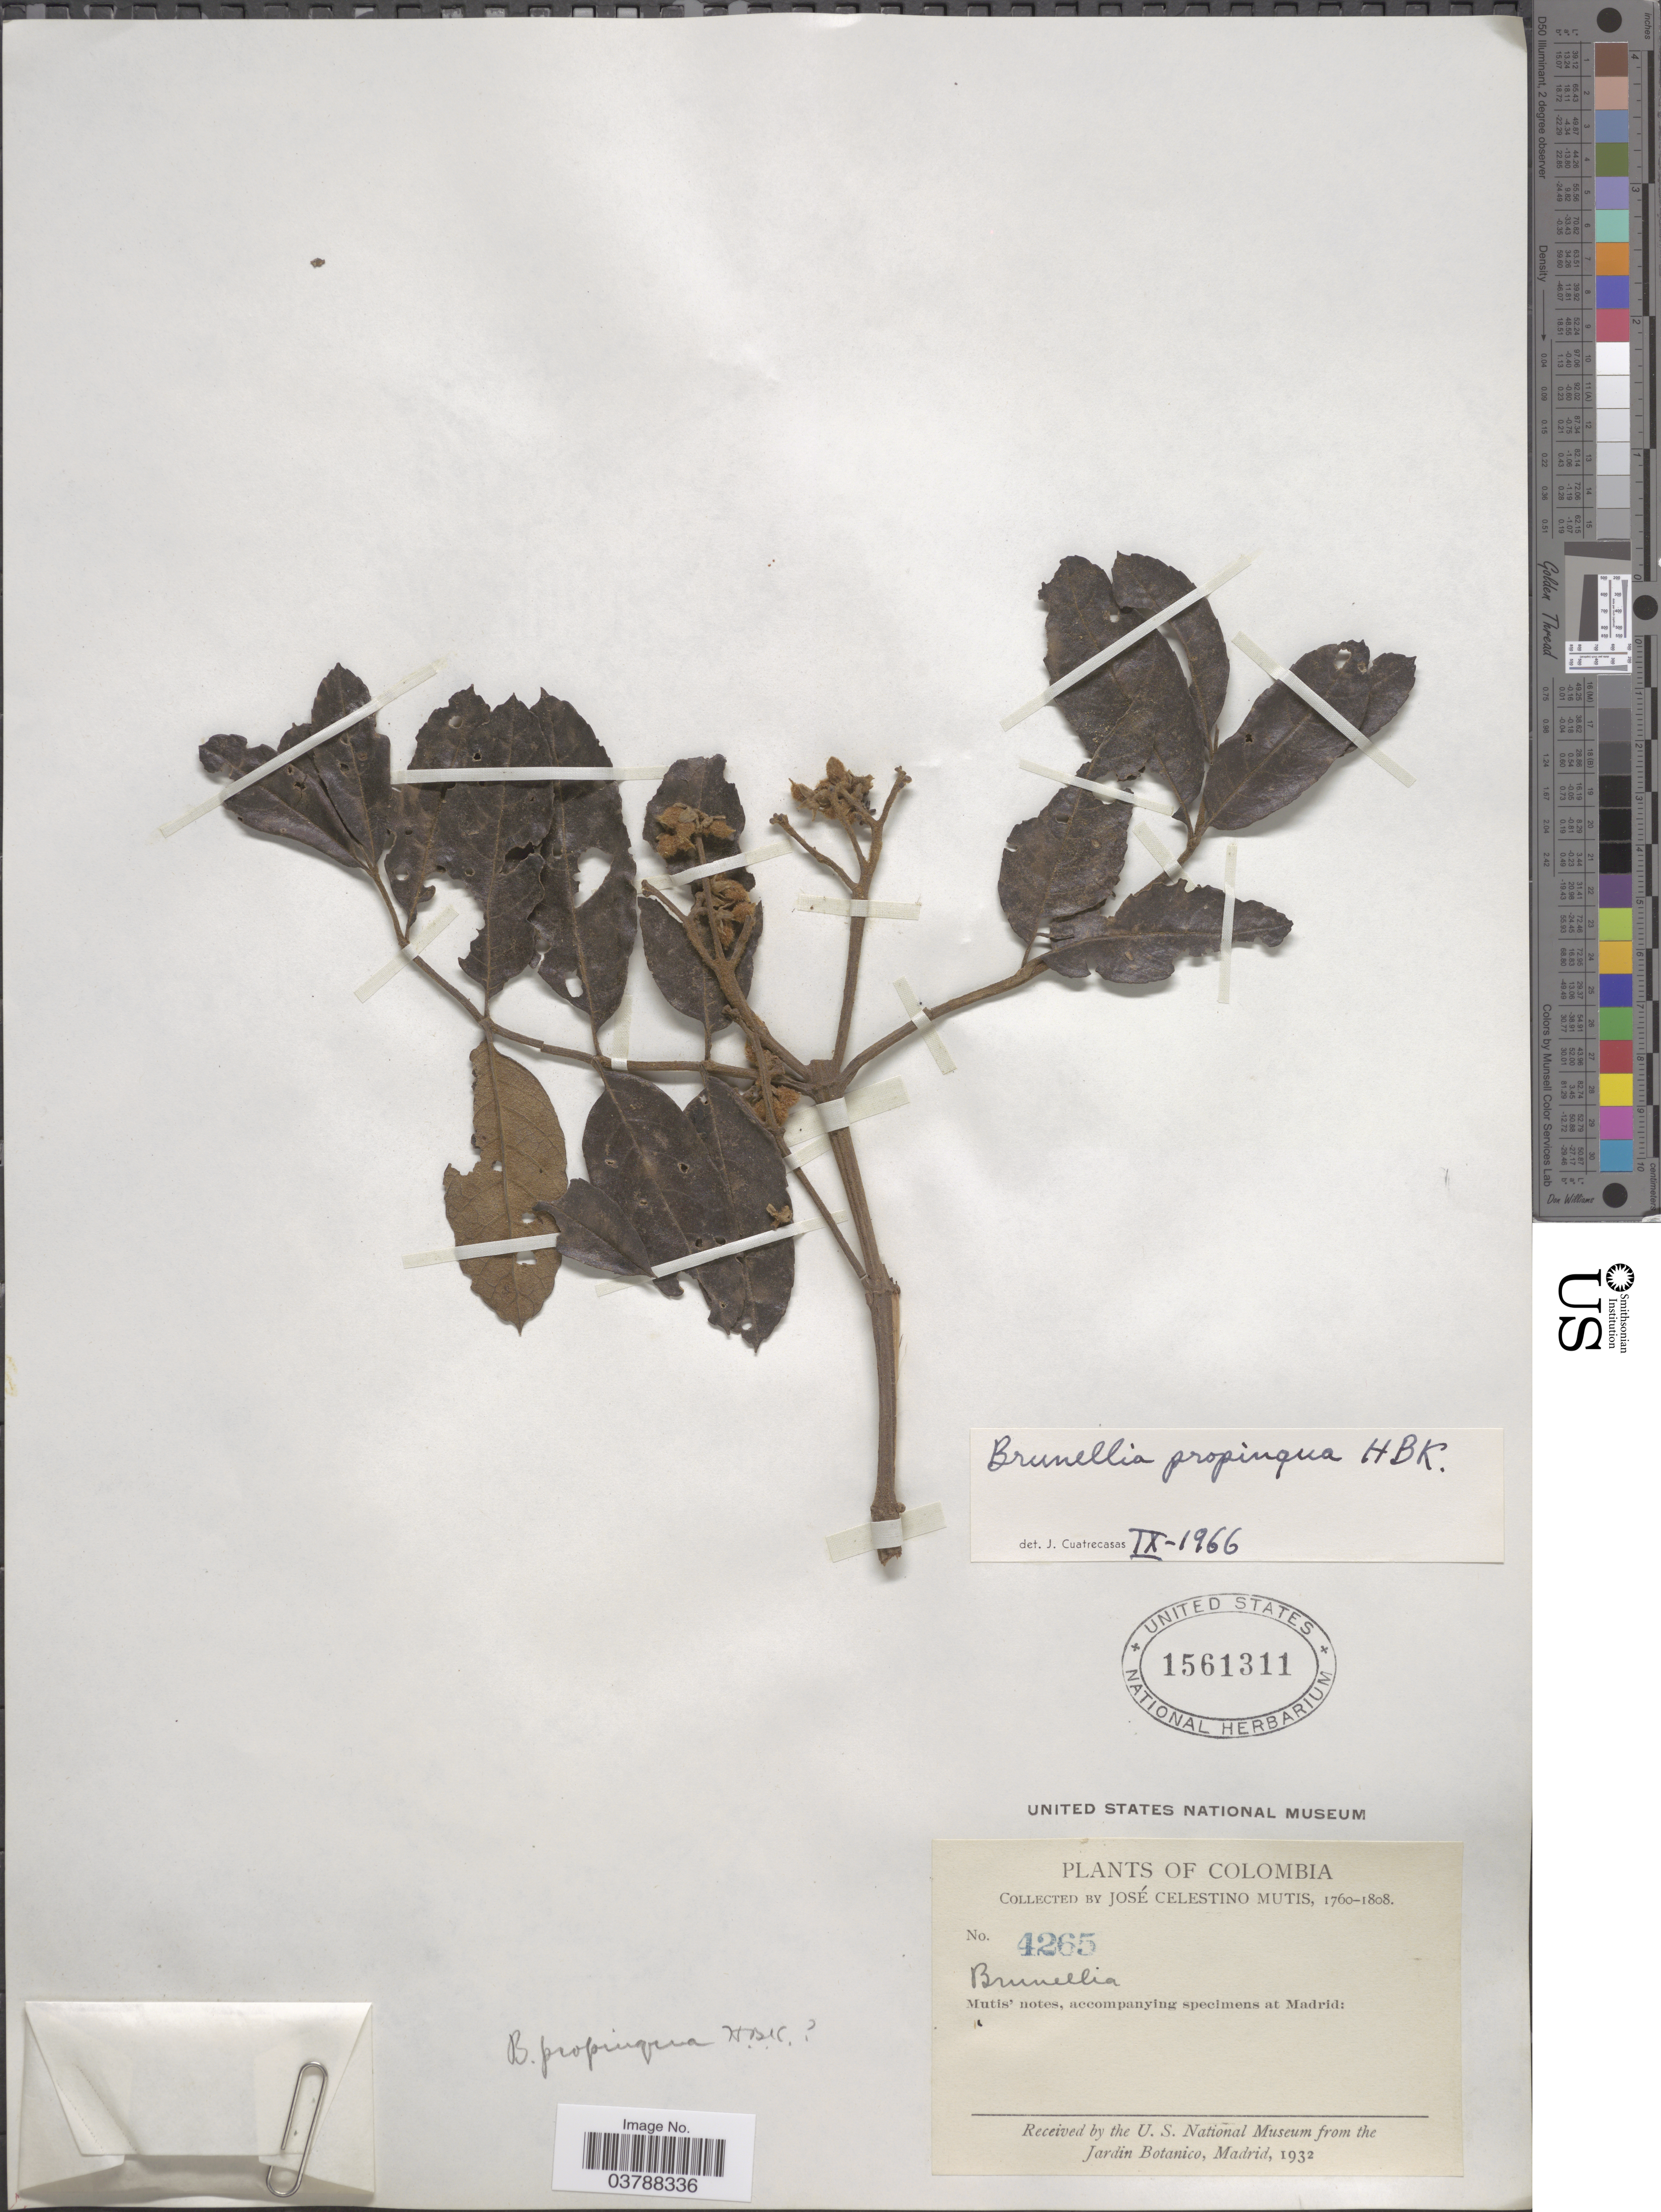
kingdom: Plantae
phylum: Tracheophyta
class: Magnoliopsida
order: Oxalidales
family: Brunelliaceae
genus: Brunellia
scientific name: Brunellia propinqua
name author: Kunth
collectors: J. C. B. Mutis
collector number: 4265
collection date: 1760/1808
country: Colombia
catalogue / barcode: US 1561311